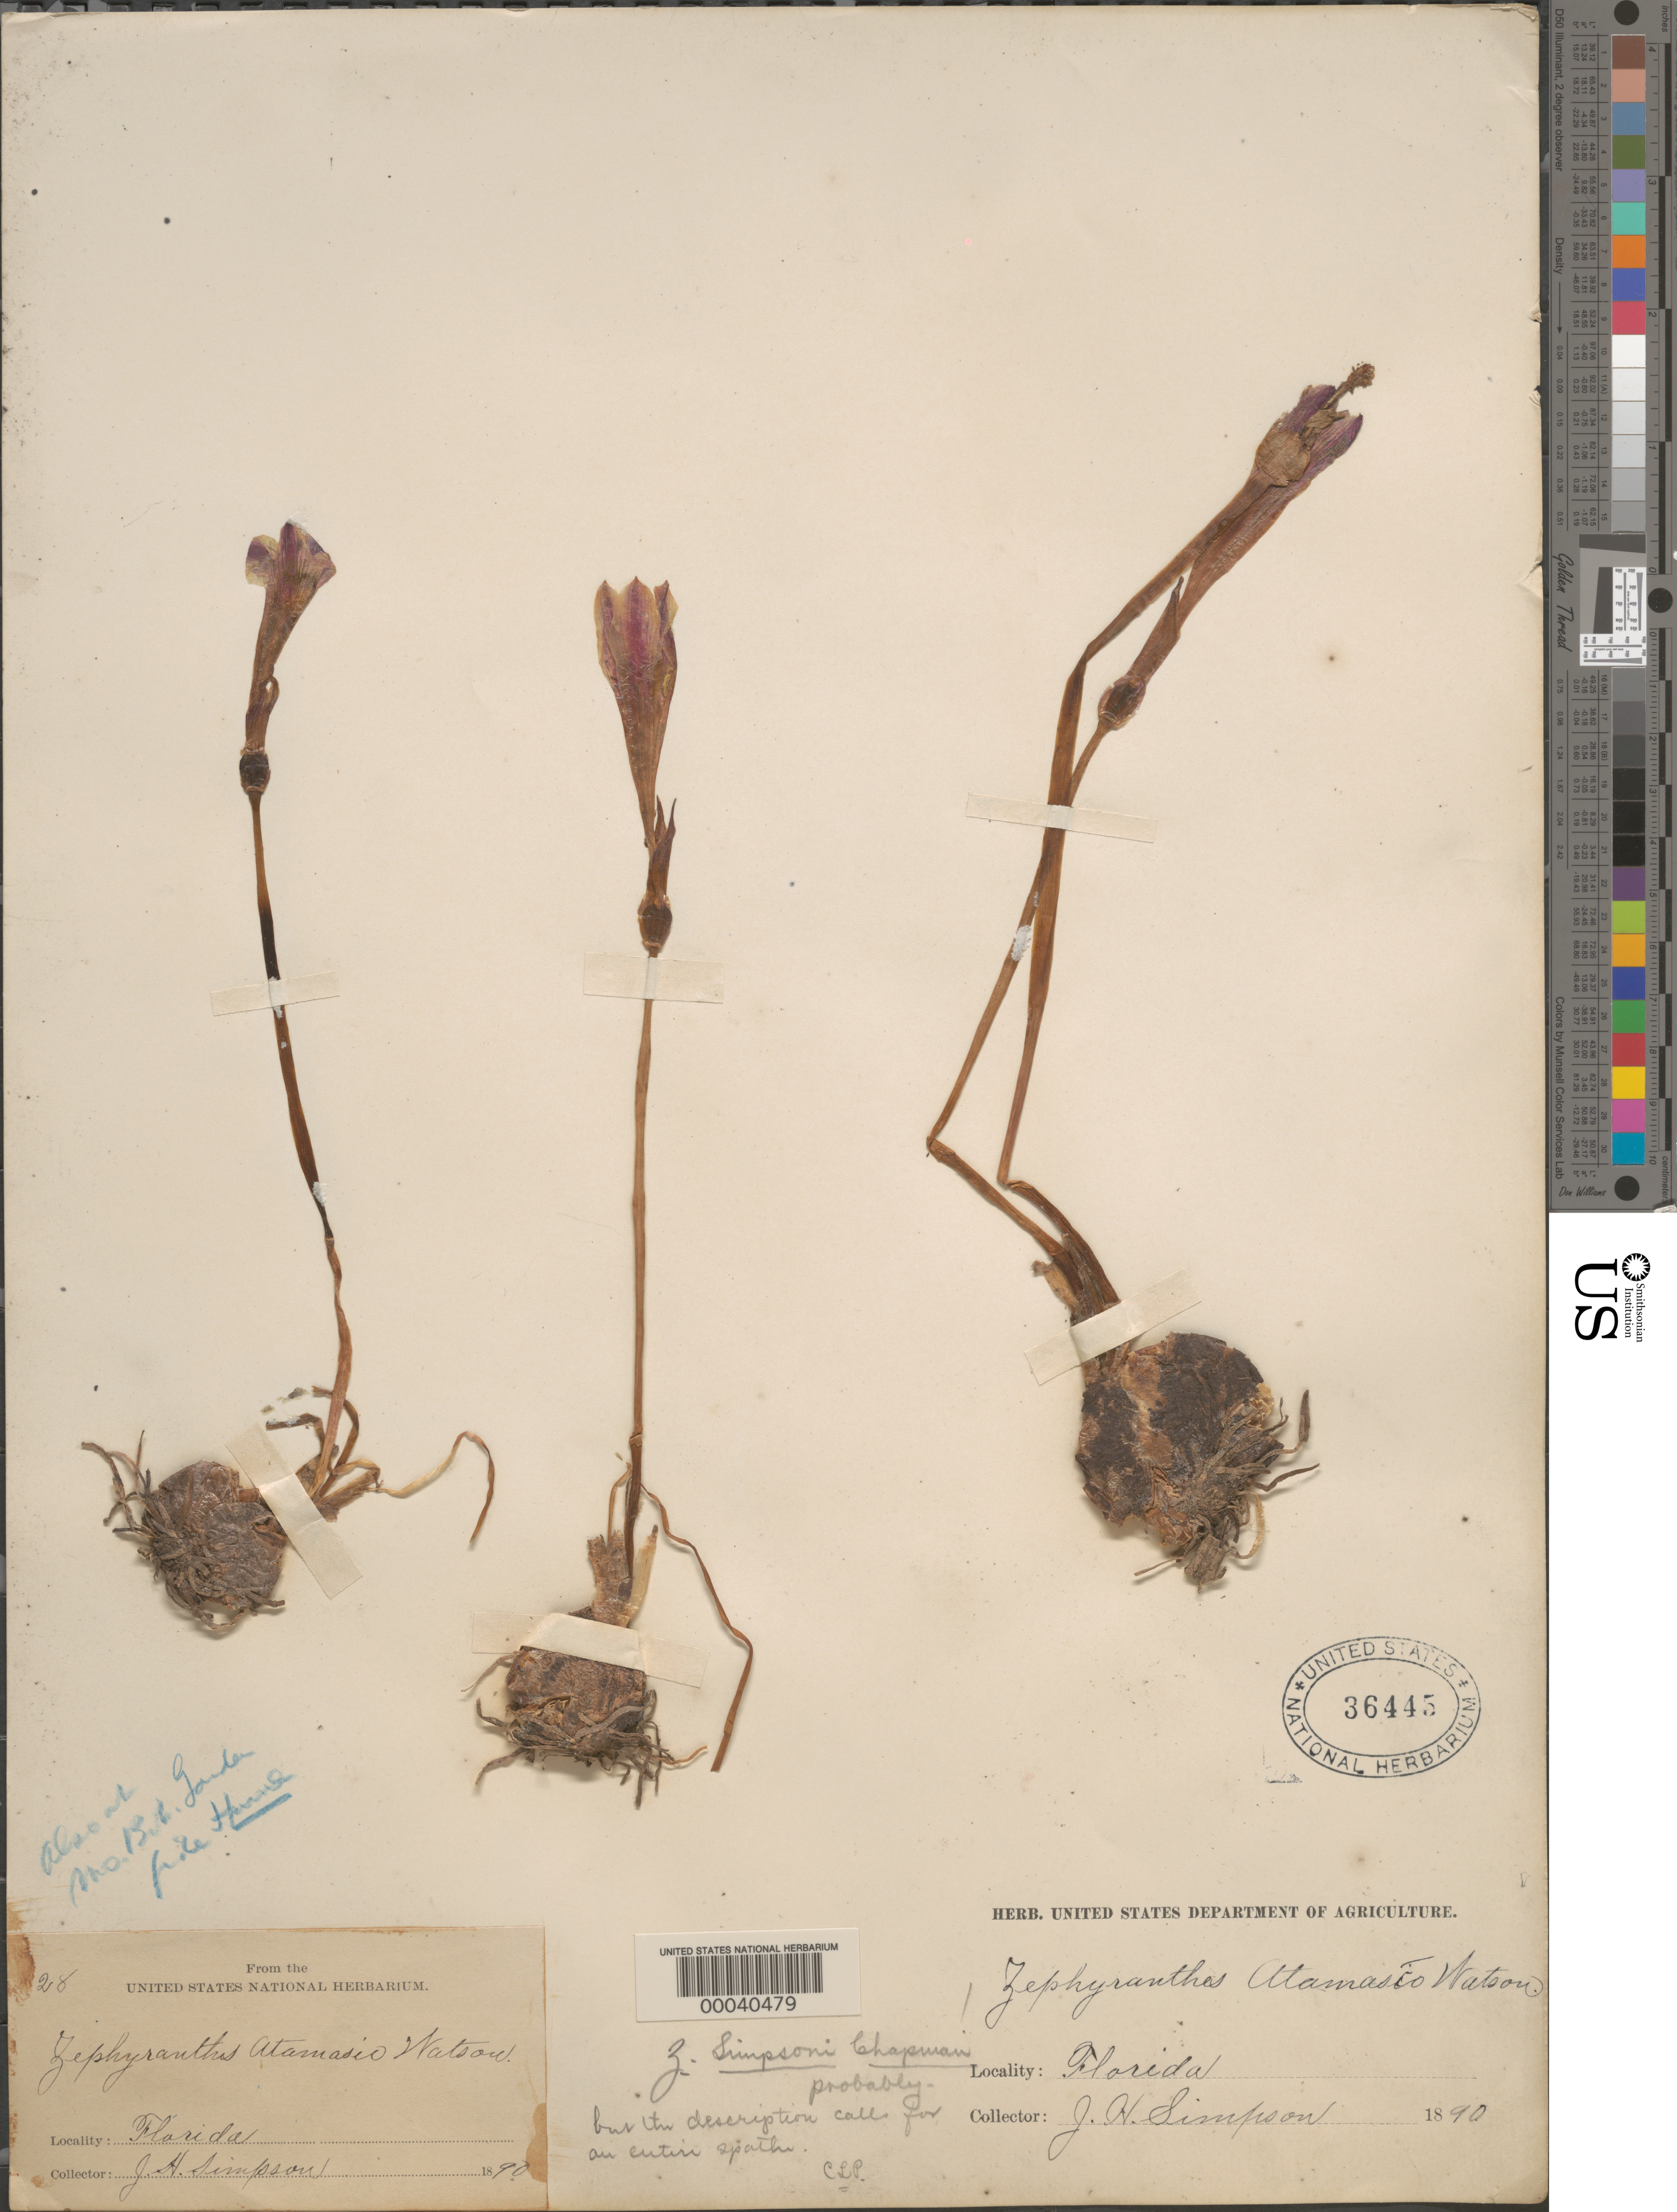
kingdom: Plantae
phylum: Tracheophyta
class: Liliopsida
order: Asparagales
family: Amaryllidaceae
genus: Zephyranthes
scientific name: Zephyranthes simpsonii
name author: Chapm.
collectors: J. H. Simpson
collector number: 28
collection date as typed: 1890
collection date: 1890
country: United States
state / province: Florida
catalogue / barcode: US 36445